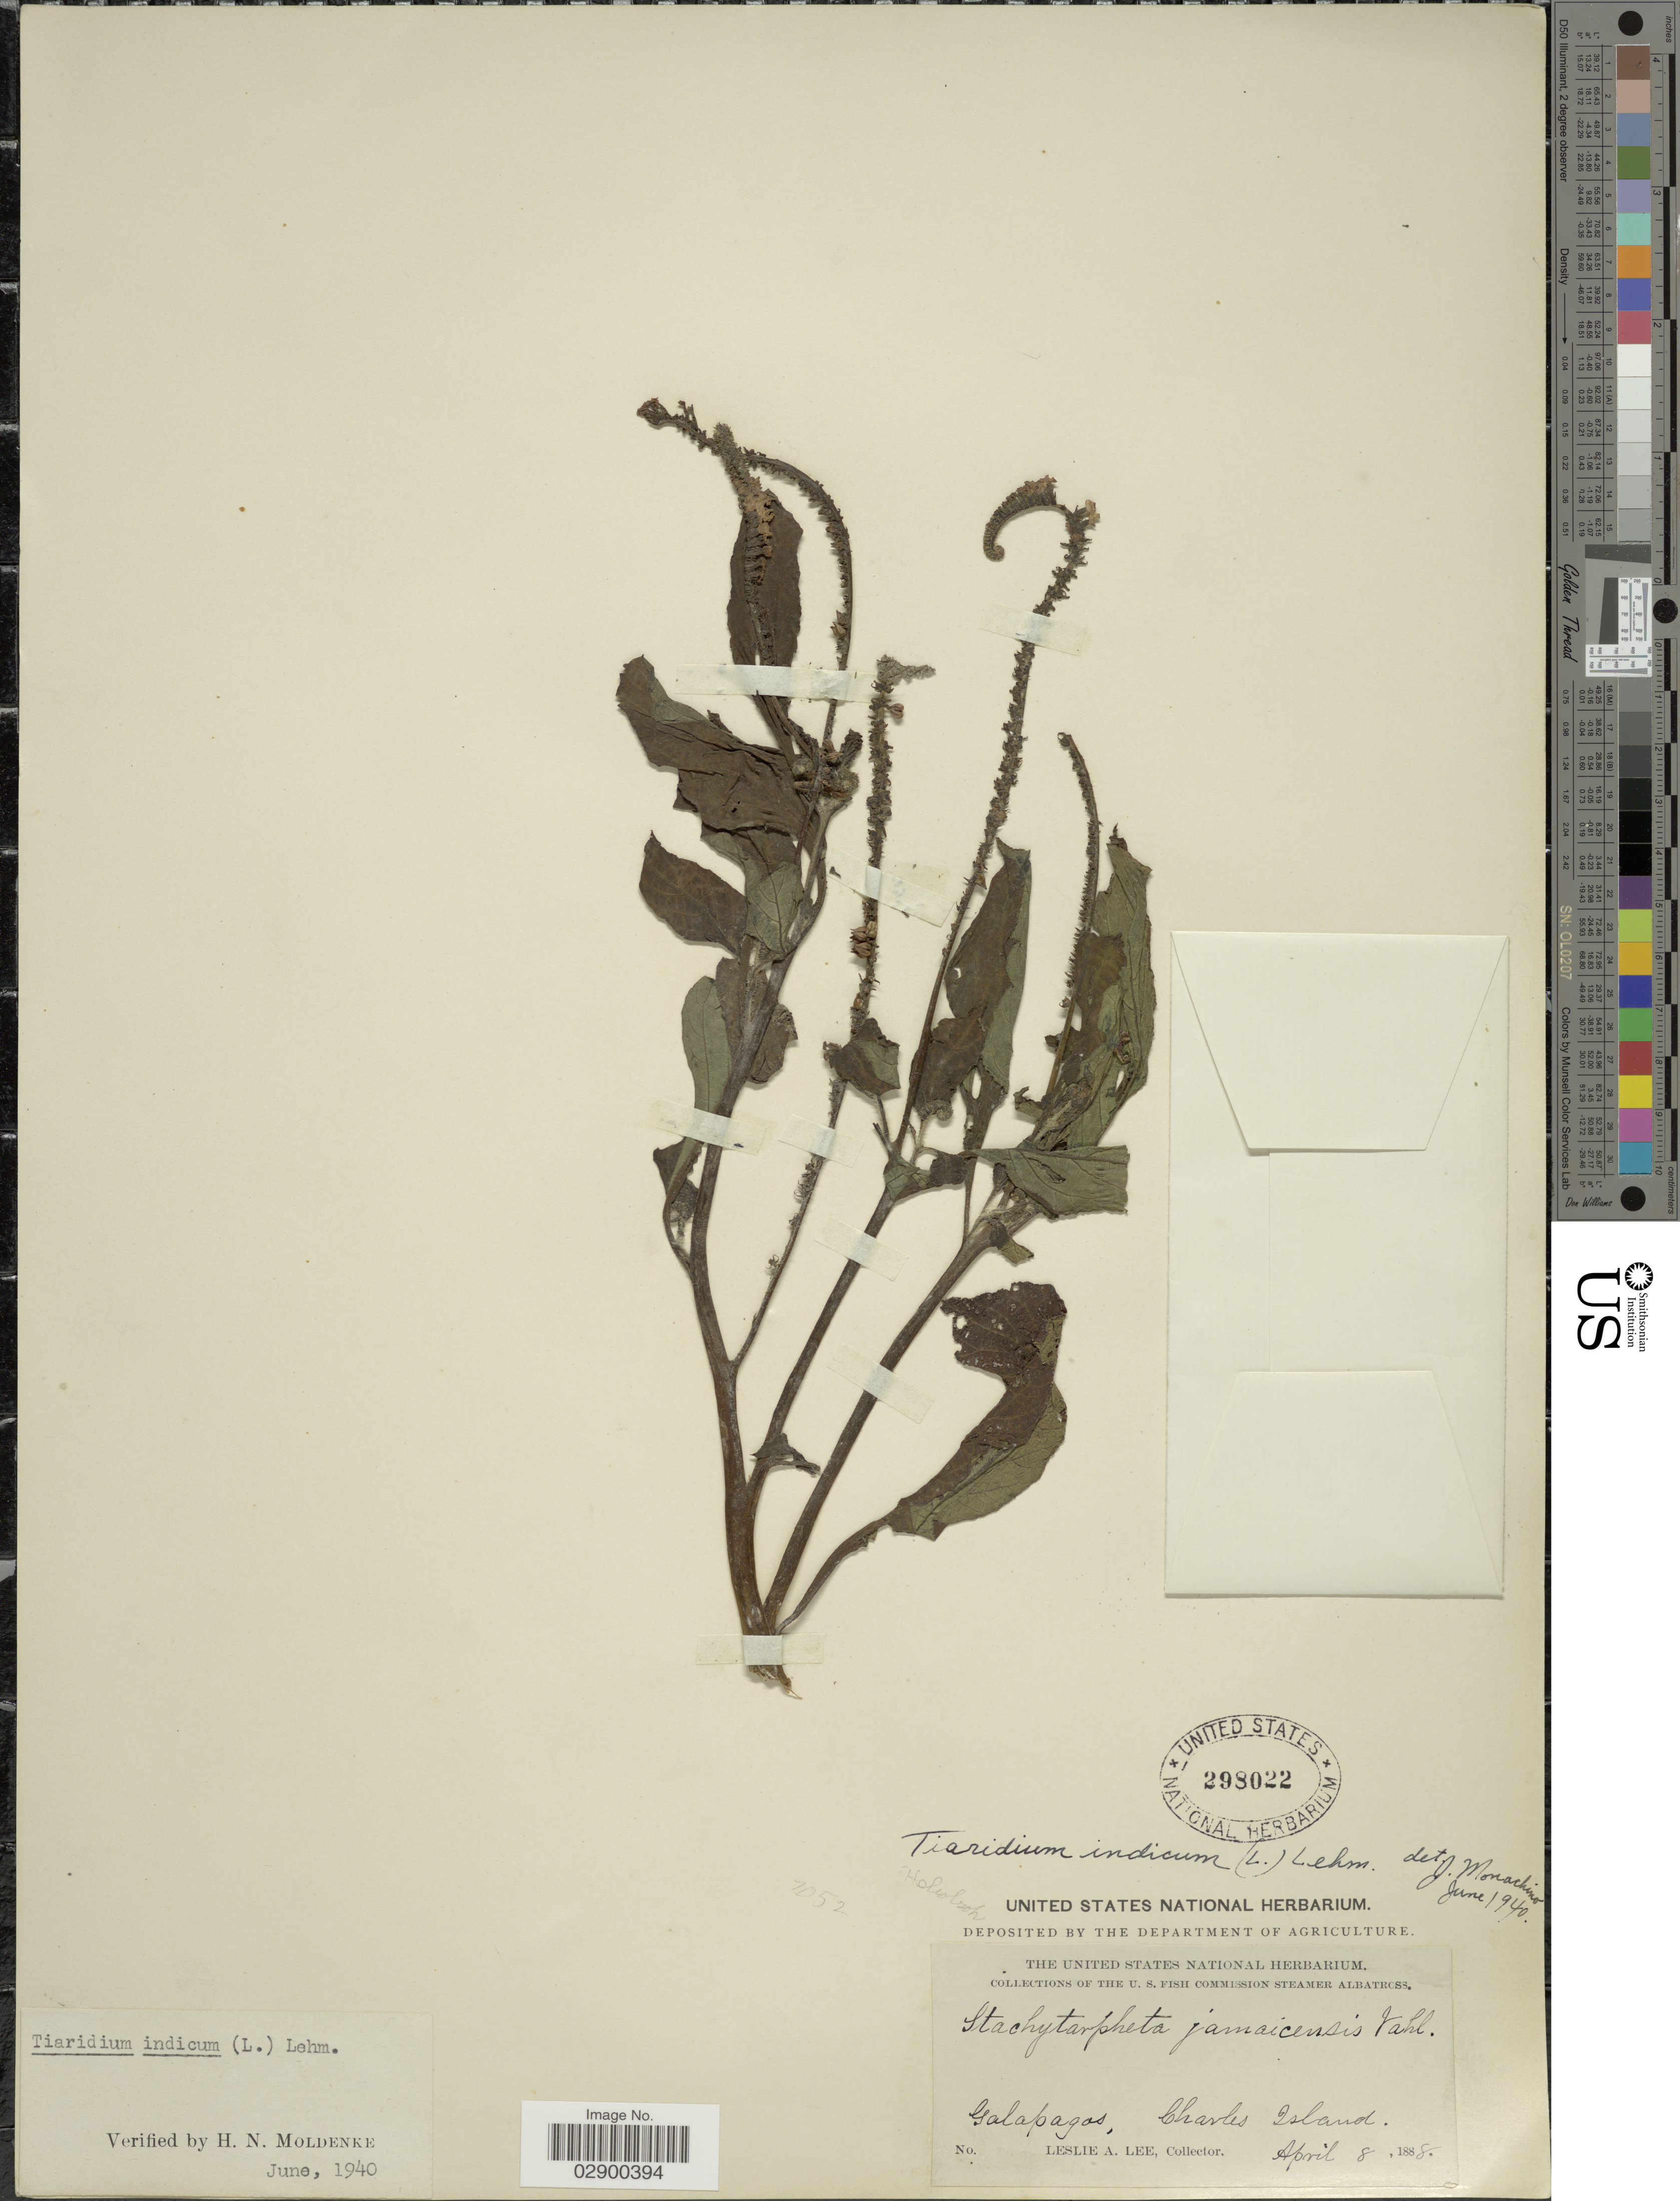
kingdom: Plantae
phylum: Tracheophyta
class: Magnoliopsida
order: Boraginales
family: Heliotropiaceae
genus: Heliotropium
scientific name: Heliotropium indicum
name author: L.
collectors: L. Lee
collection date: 1888-04-08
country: Ecuador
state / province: Colón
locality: Galapagos, Charles Island.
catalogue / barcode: US 298022